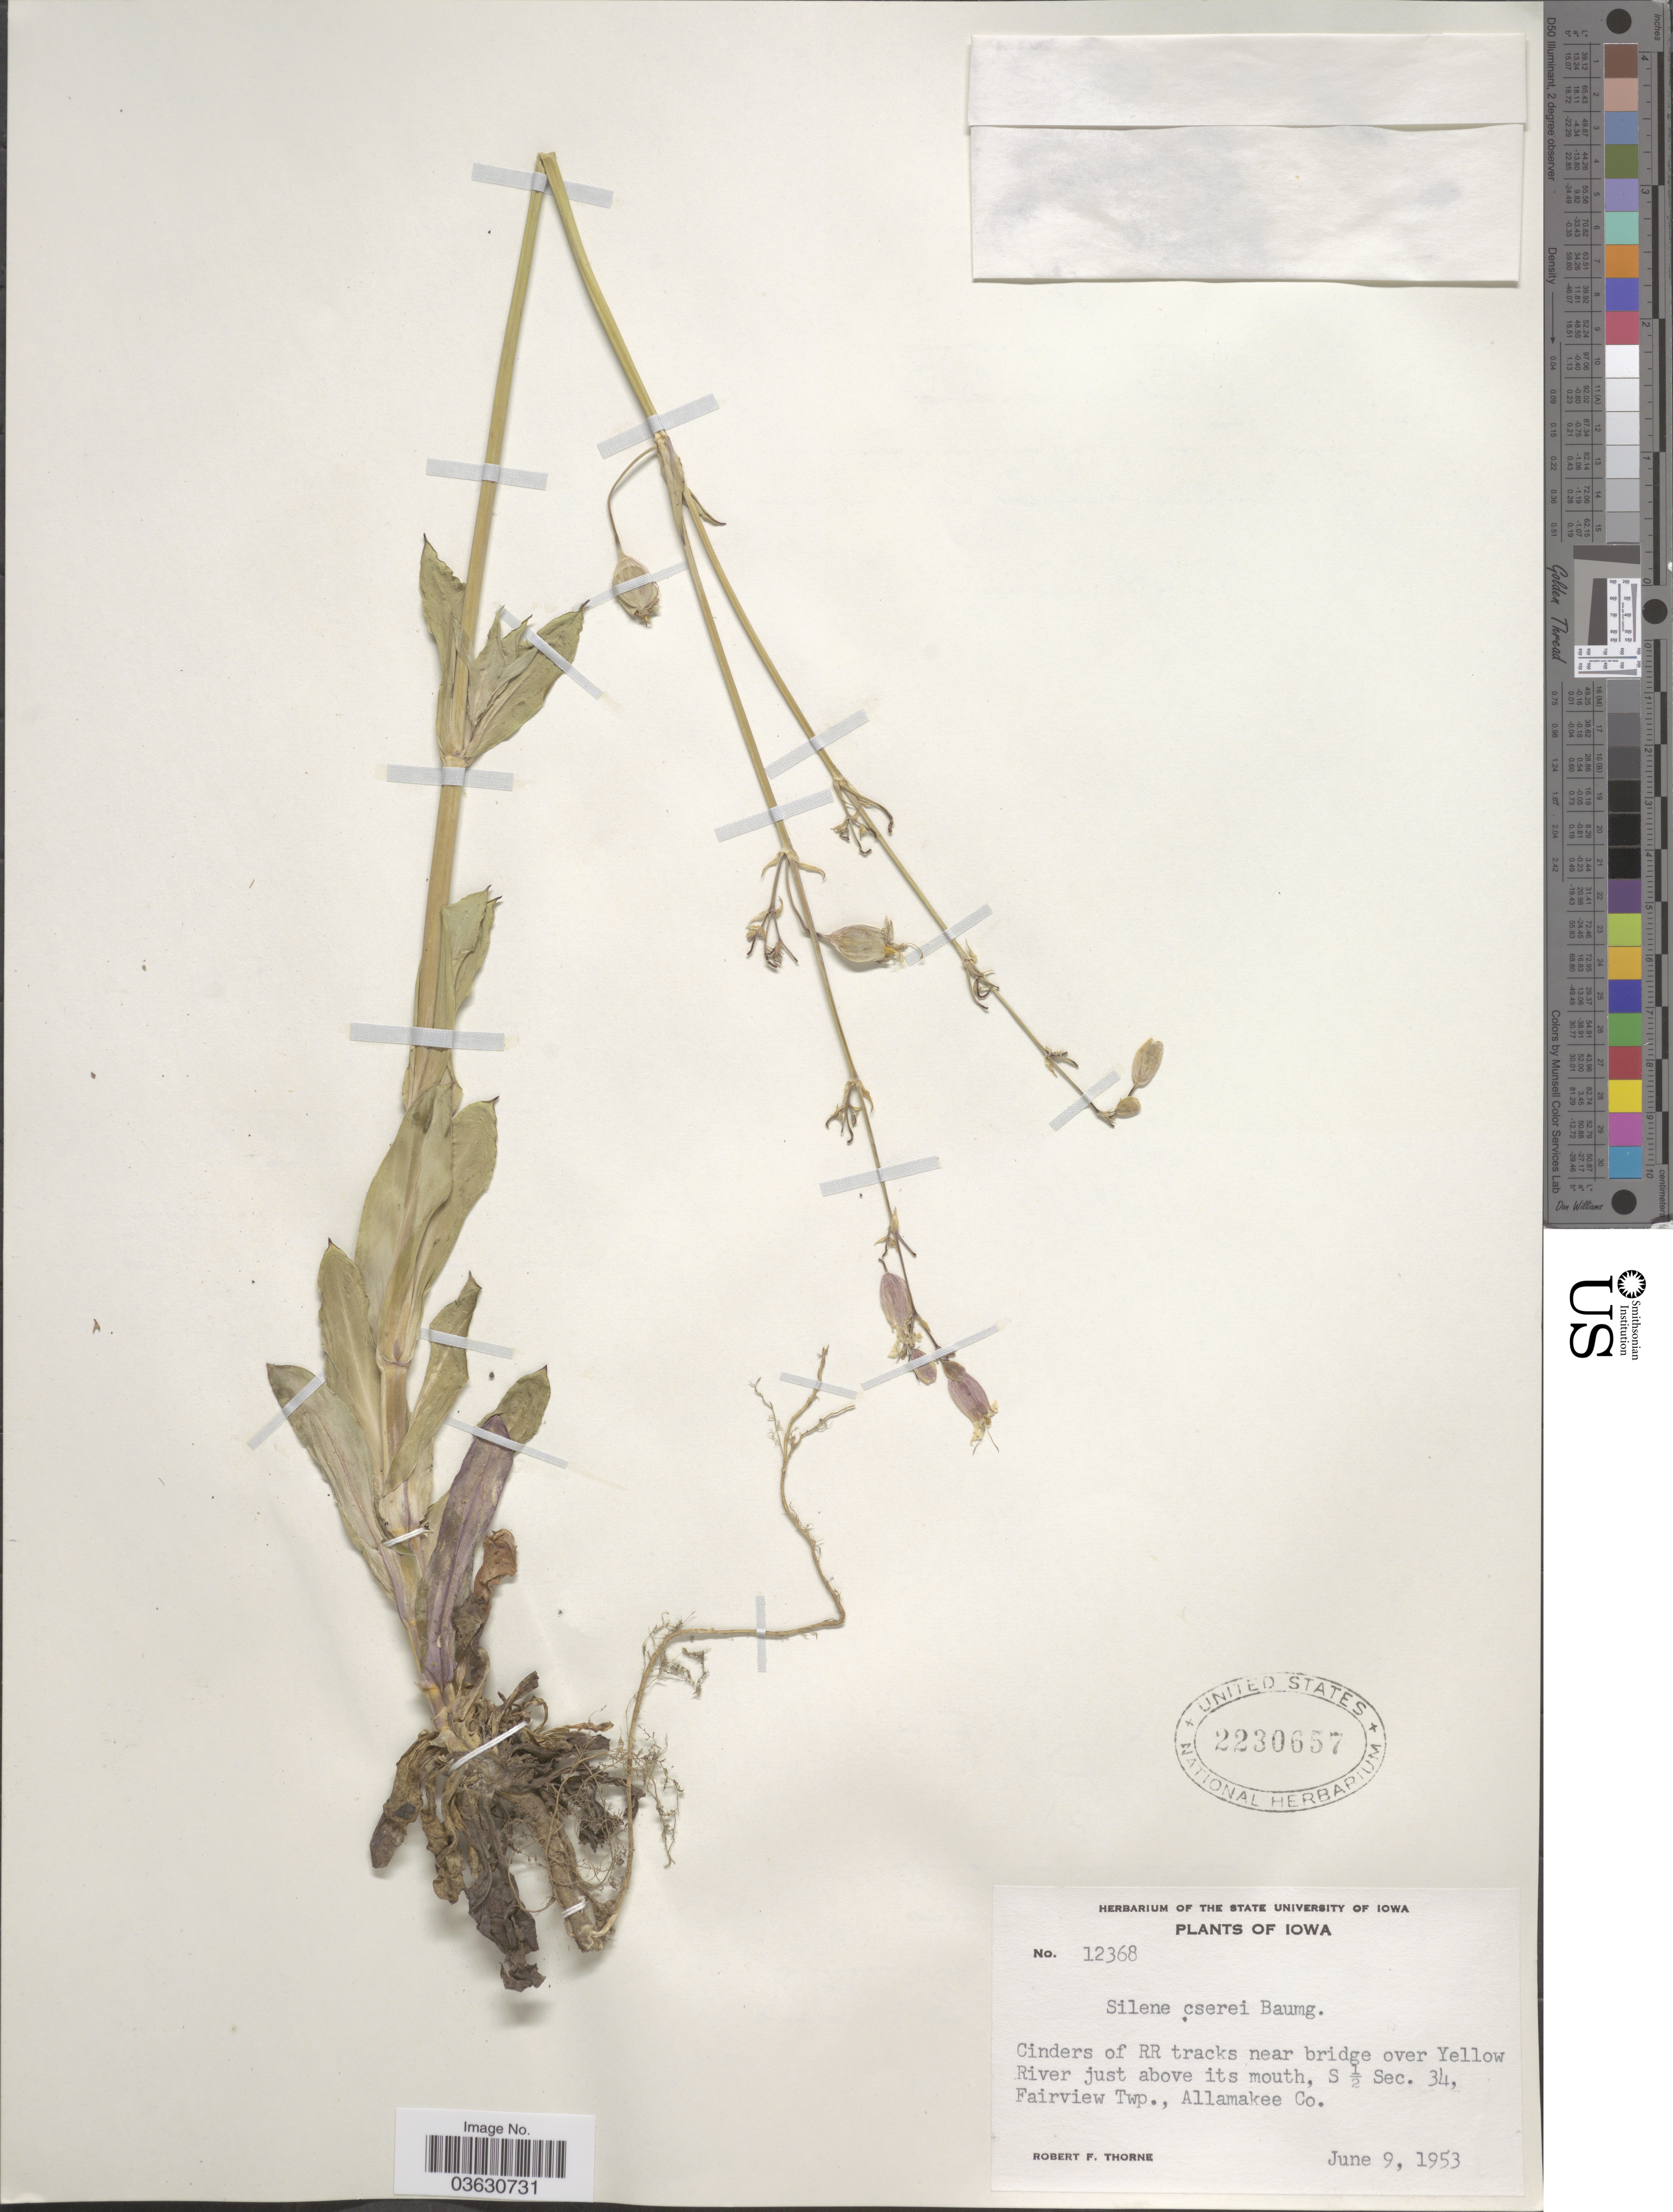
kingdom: Plantae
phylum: Tracheophyta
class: Magnoliopsida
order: Caryophyllales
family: Caryophyllaceae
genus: Silene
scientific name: Silene csereii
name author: Baumg.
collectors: R. F. Thorne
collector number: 12368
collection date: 1953-06-09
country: United States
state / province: Iowa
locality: Cinders of RR tracks near bridge over Yellow River just above its mouth, S ½ Sec. 34, Fairview Twp., Allamakee Co.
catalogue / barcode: US 2230657